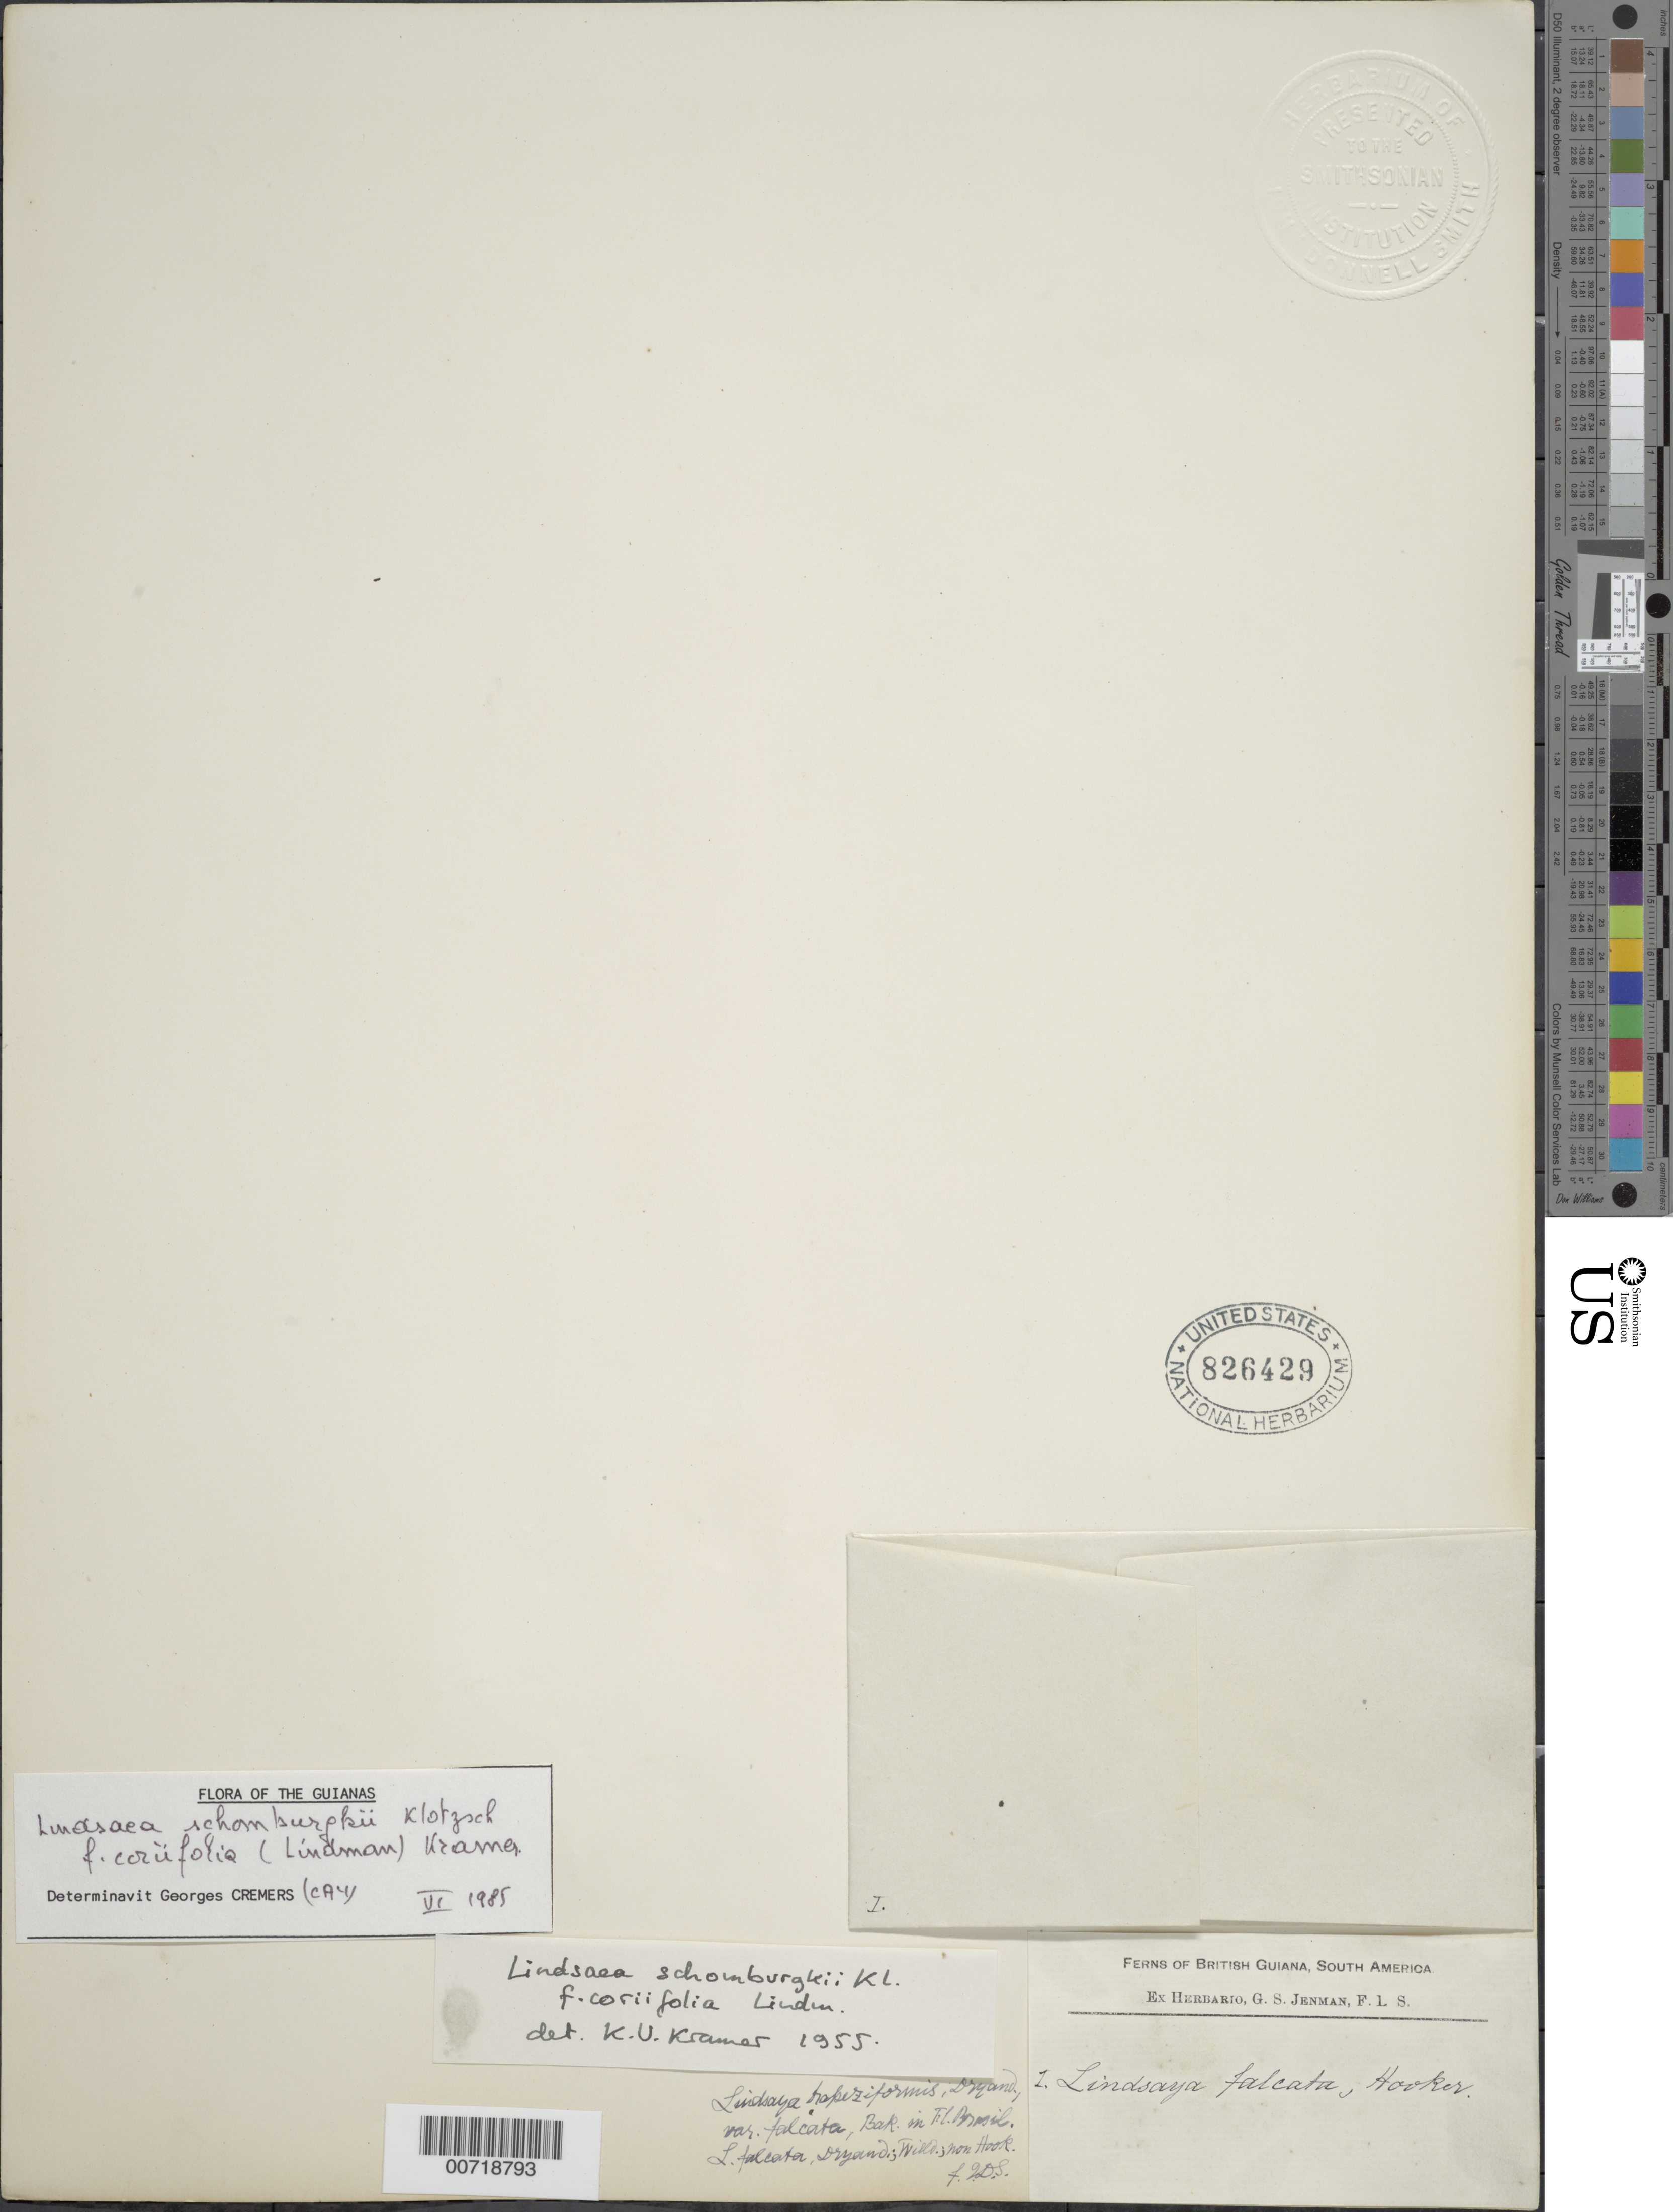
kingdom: Plantae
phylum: Tracheophyta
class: Polypodiopsida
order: Polypodiales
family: Lindsaeaceae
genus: Lindsaea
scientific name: Lindsaea schomburgkii f. corifolia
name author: (Lindm.) K.U. Kramer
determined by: Cremers, Georges A.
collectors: G. S. Jenman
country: Guyana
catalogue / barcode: US 826429